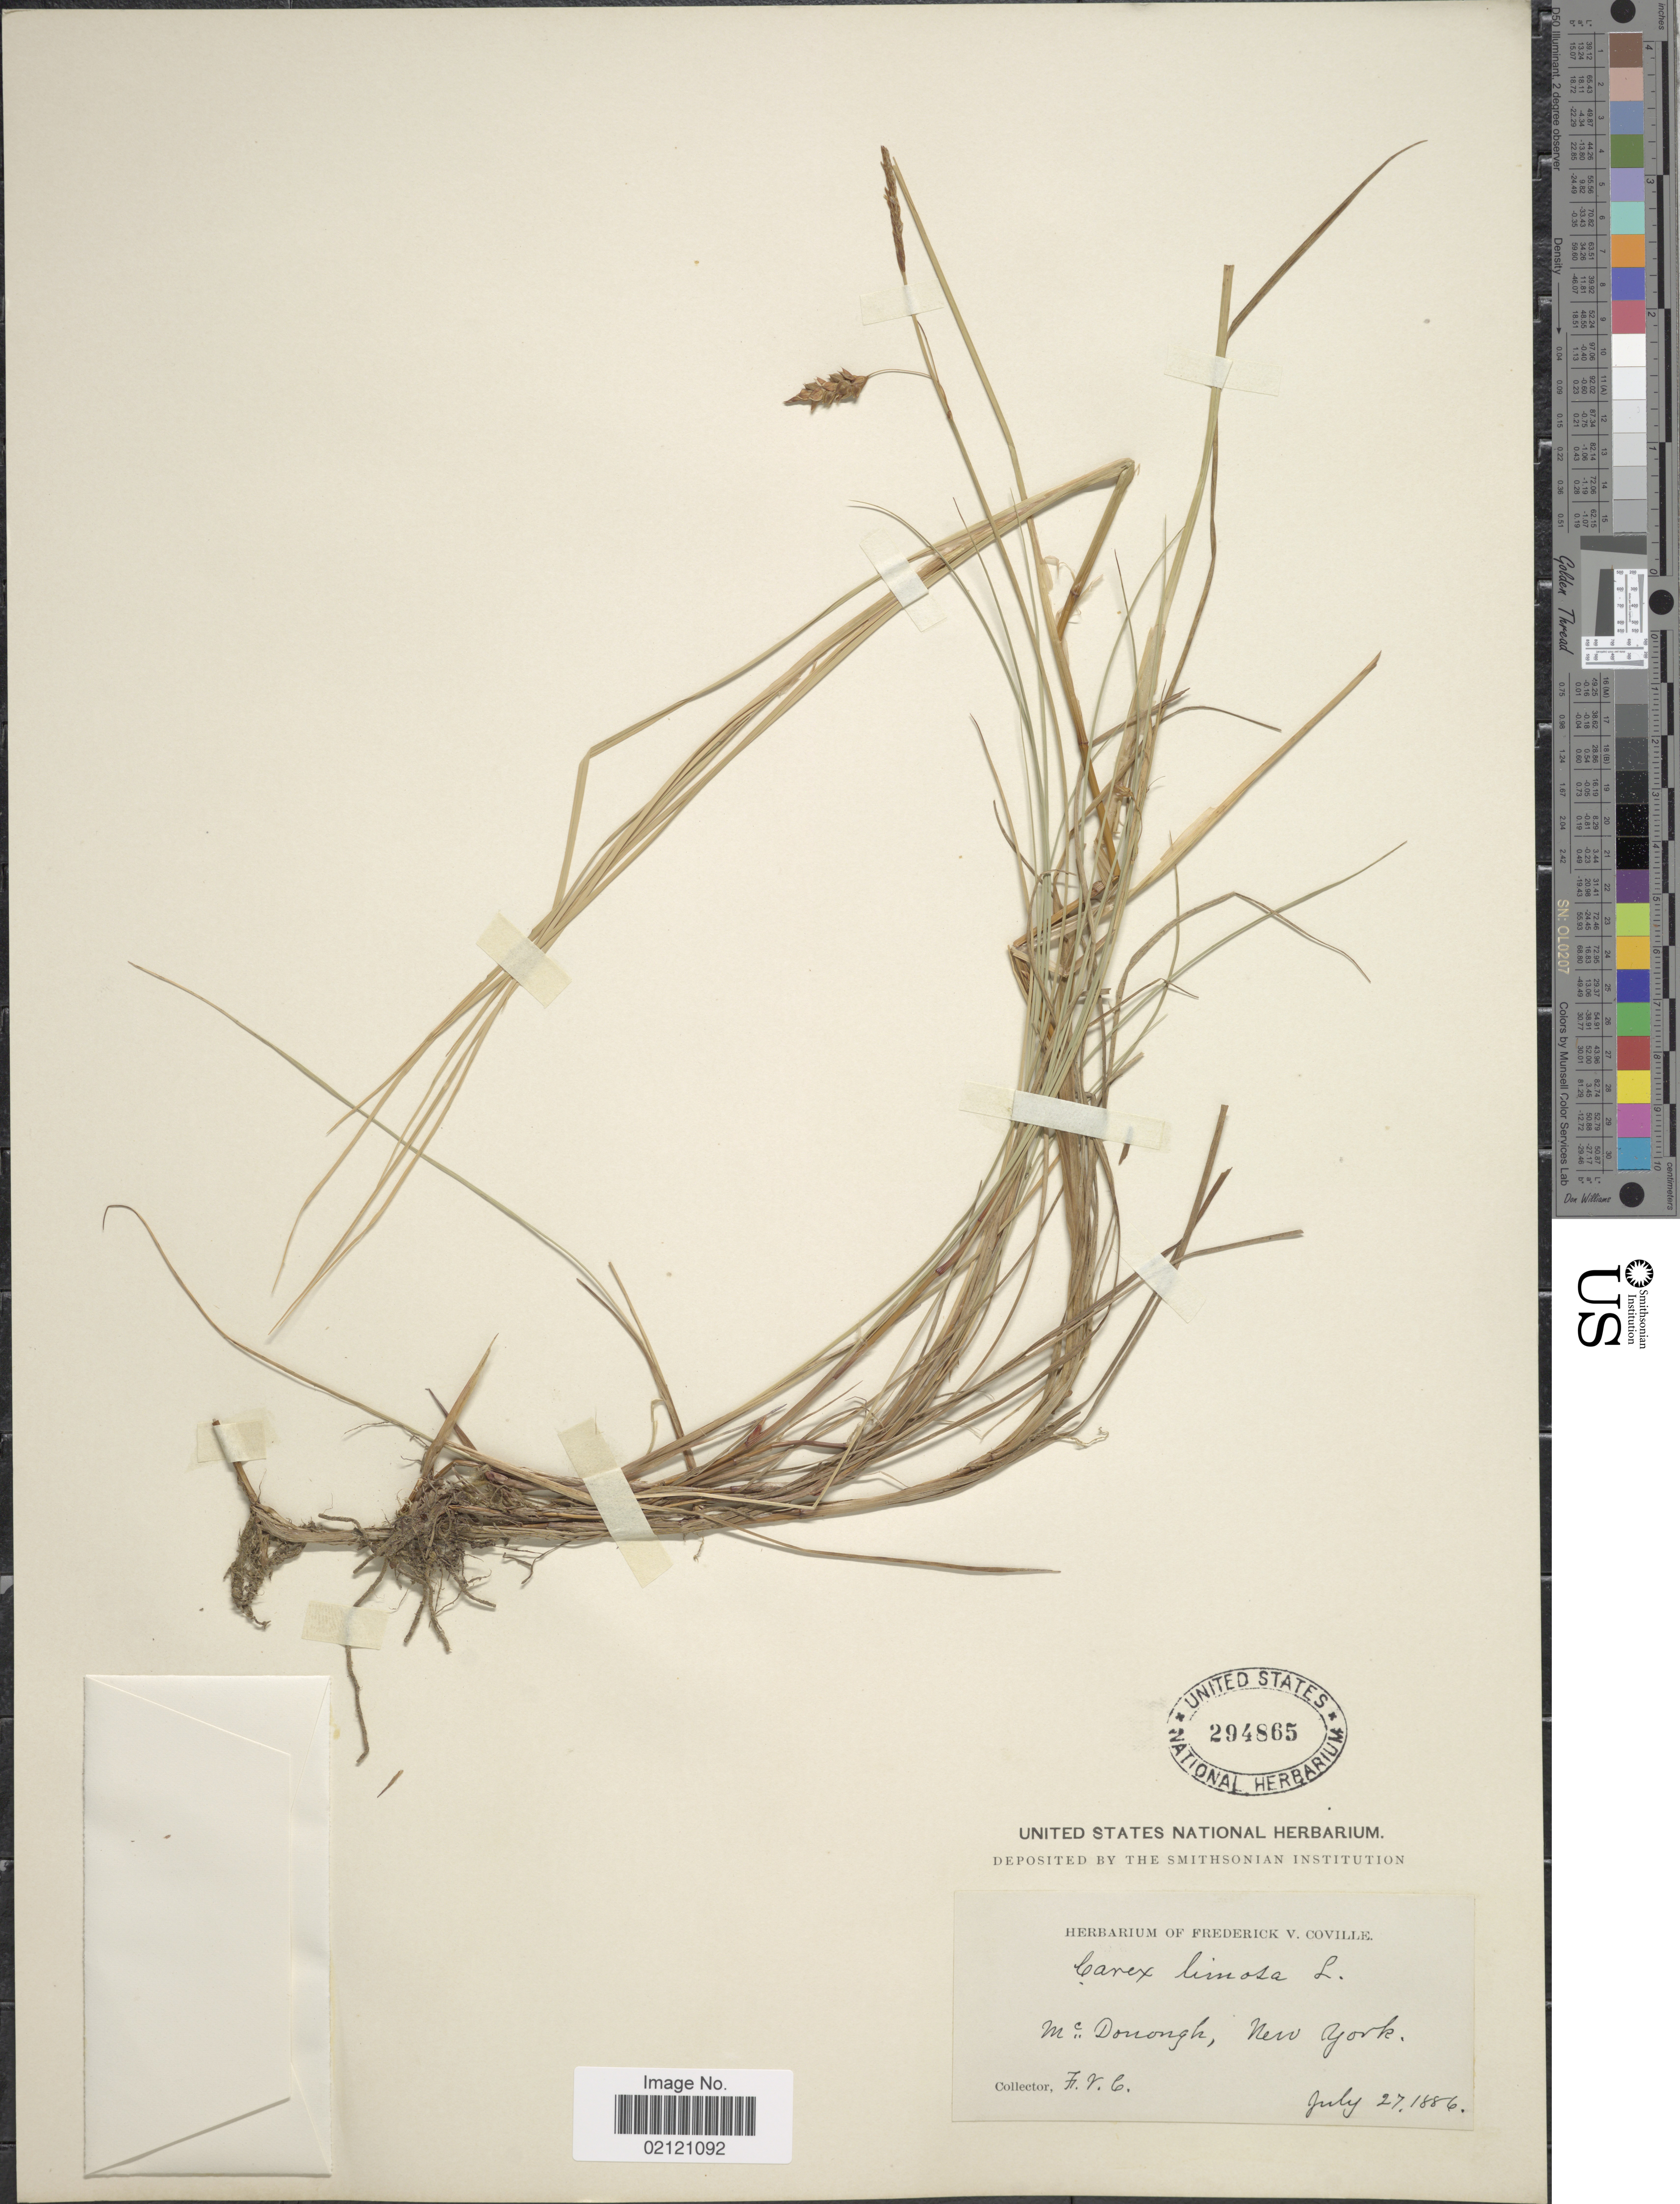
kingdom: Plantae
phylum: Tracheophyta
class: Liliopsida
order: Poales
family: Cyperaceae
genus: Carex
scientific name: Carex limosa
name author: L.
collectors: F. V. Coville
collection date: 1886-07-27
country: United States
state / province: New York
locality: McDonongh, New York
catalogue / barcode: US 294865